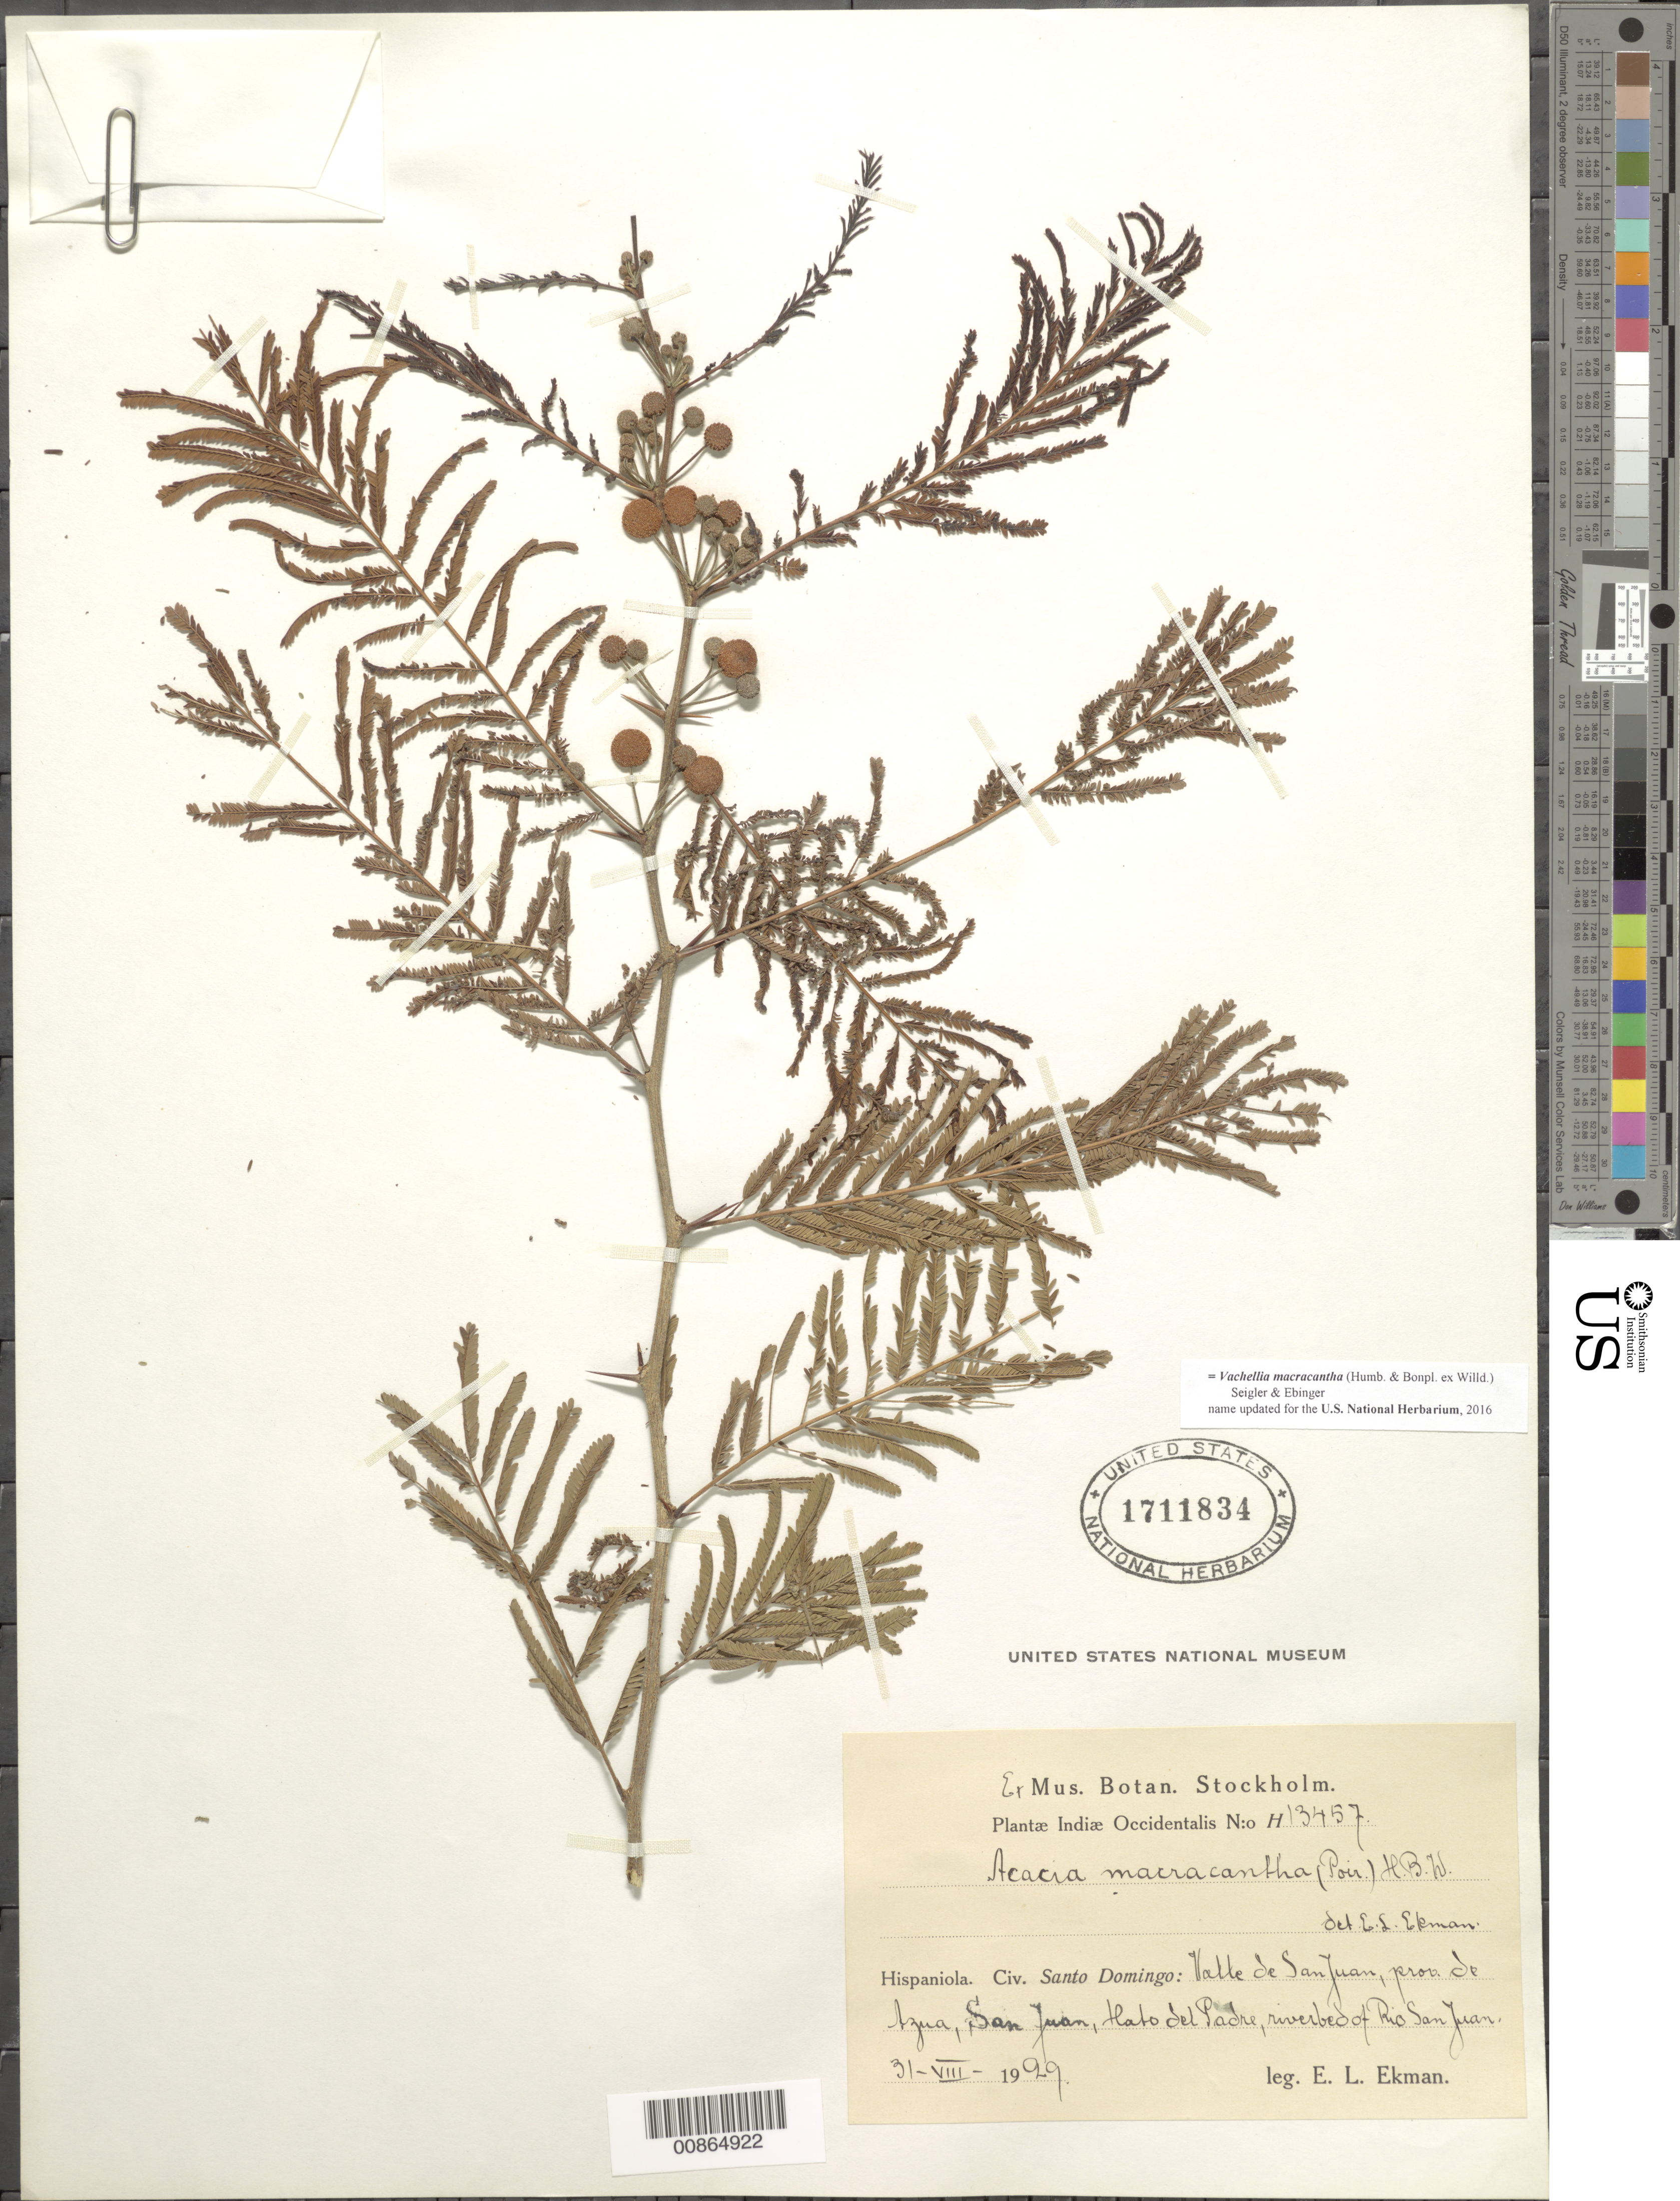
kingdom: Plantae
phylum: Tracheophyta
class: Magnoliopsida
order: Fabales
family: Fabaceae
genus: Vachellia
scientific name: Vachellia macracantha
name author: (Humb. & Bonpl. ex Willd.) Seigler & Ebinger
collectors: E. L. Ekman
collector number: H 13457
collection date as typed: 31 Aug 1929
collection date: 1929-08-31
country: Dominican Republic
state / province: Azua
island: Hispaniola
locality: Valle de San Juan, San Juan, Hato del Padre, riverbed of Río San Juan.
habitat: Riverbed.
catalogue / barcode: US 1711834